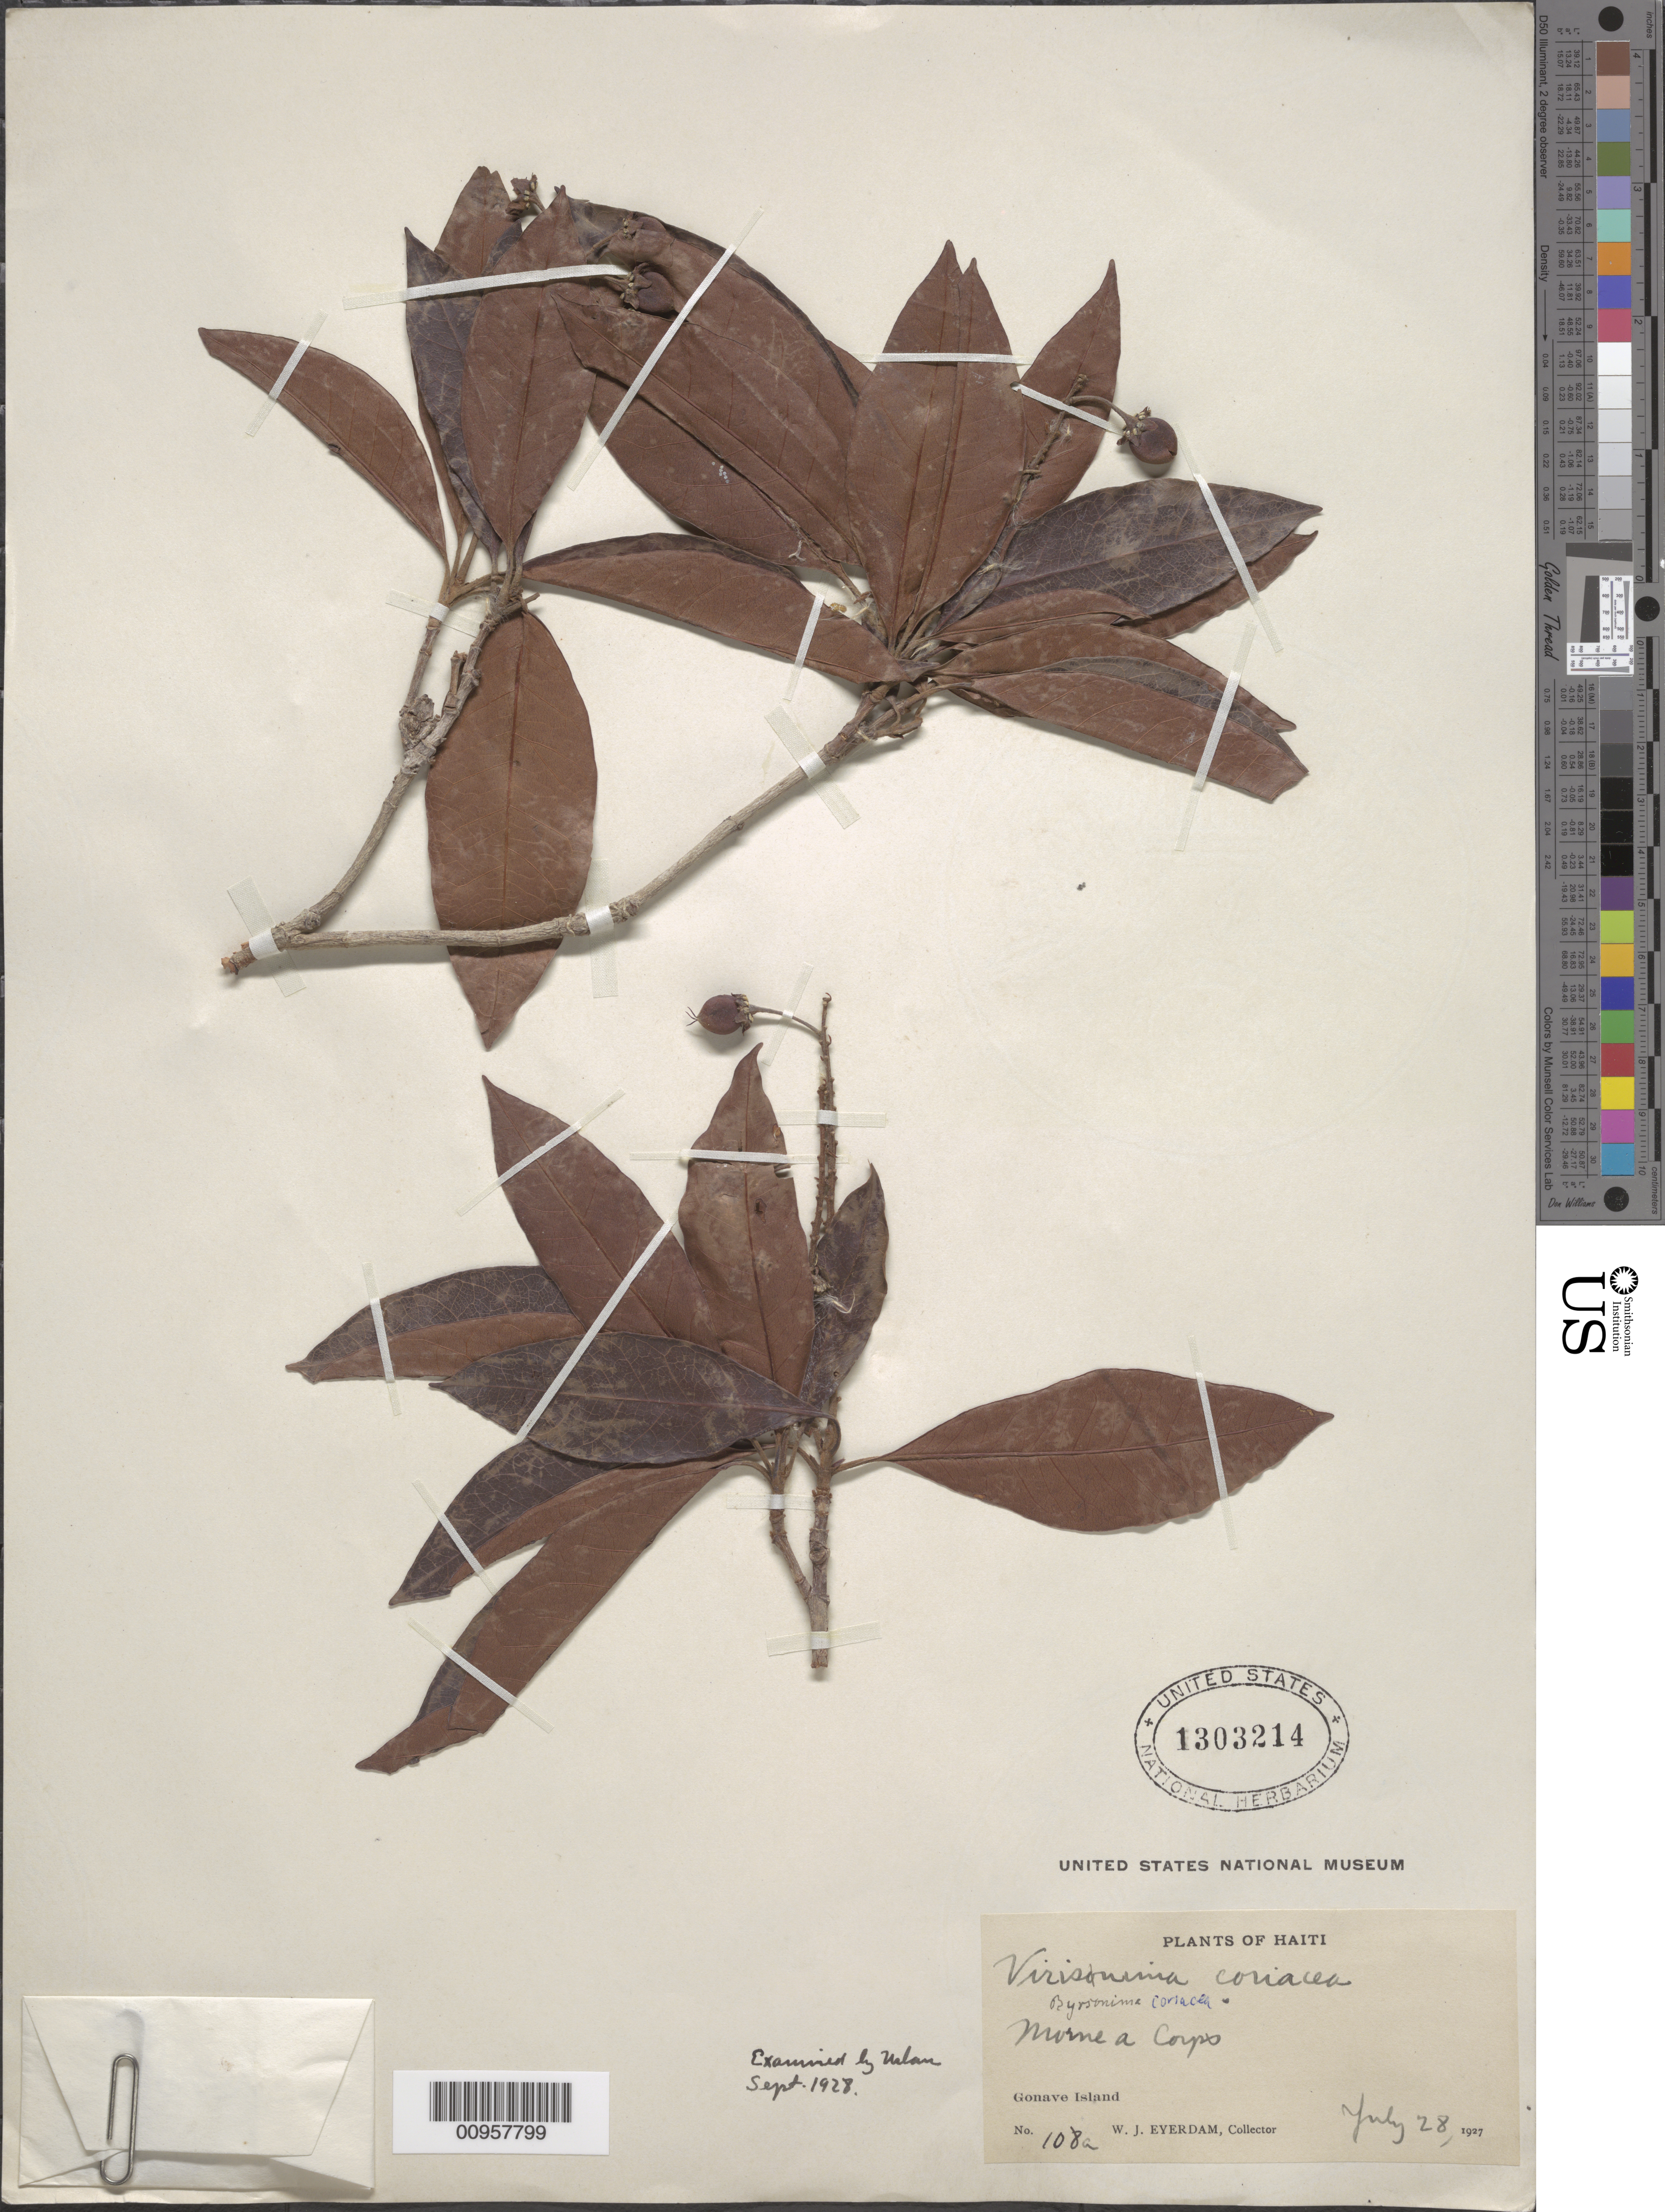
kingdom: Plantae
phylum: Tracheophyta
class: Magnoliopsida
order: Malpighiales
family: Malpighiaceae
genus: Byrsonima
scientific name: Byrsonima spicata (Cav.) DC.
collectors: W. Everdam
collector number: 108A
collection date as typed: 28 Jul 1927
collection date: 1927-07-28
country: Haiti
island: Gonave I.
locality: Morne a Corps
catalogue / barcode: US 1303214